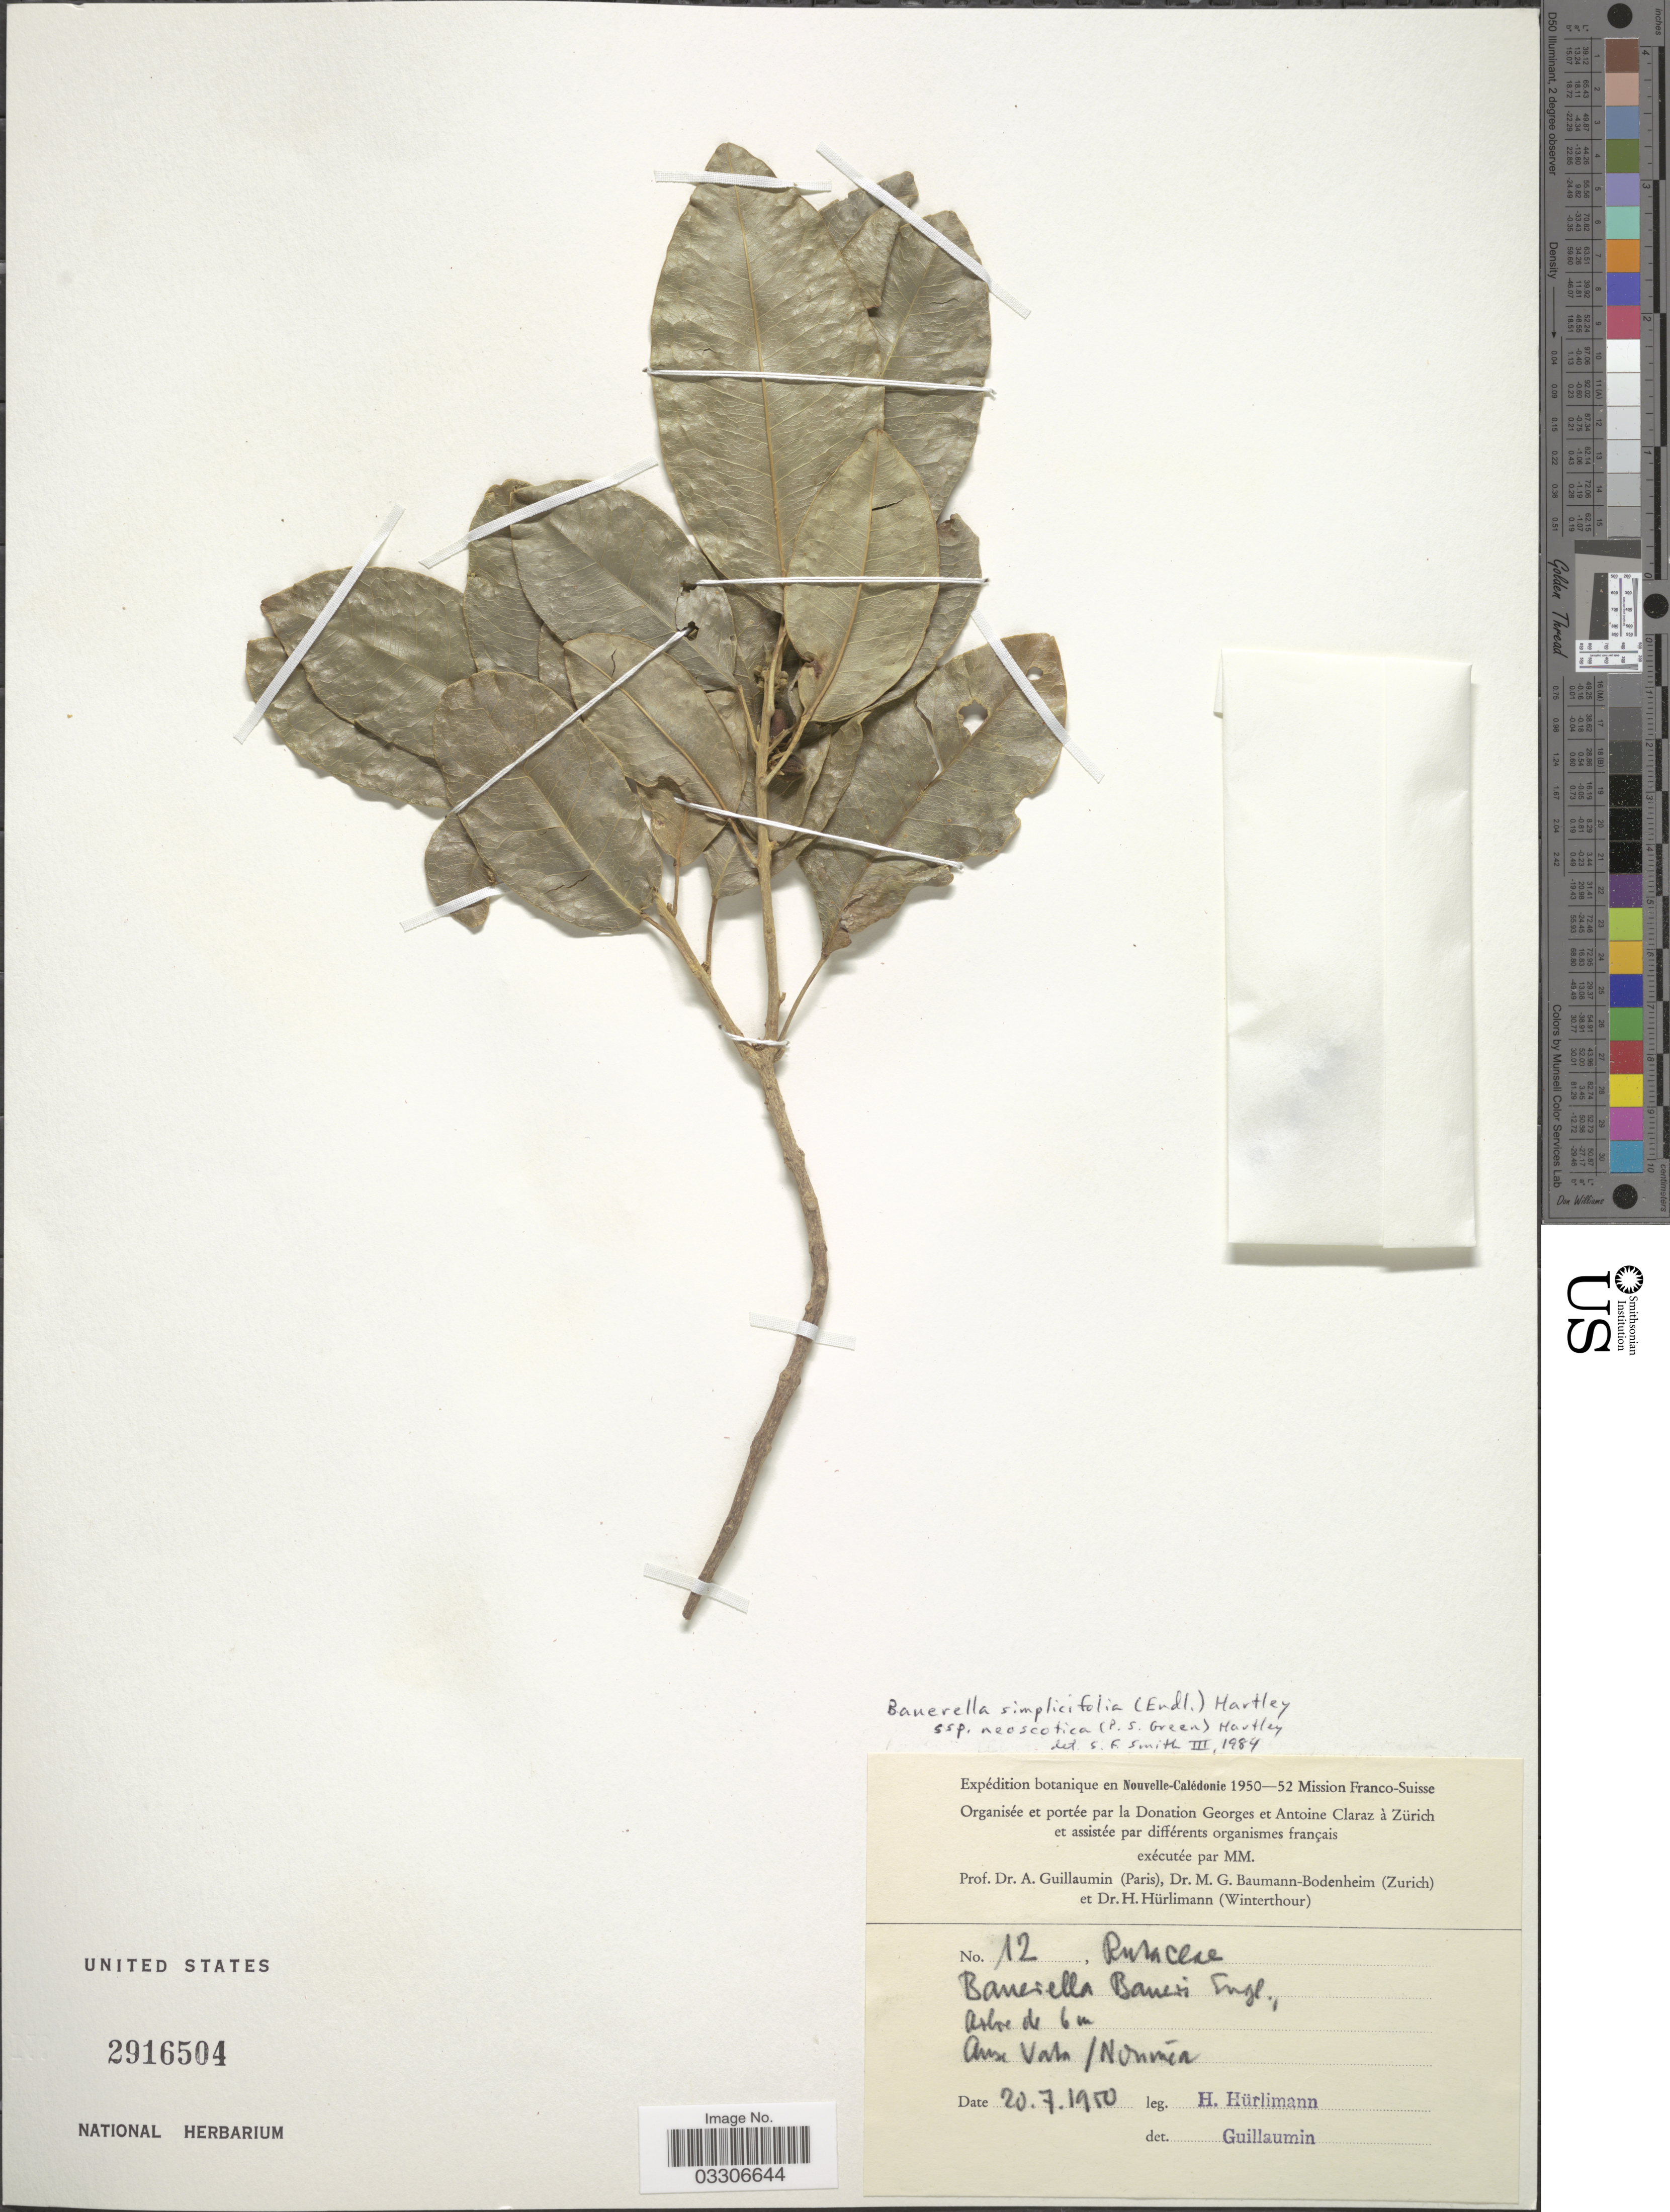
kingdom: Plantae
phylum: Tracheophyta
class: Magnoliopsida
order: Sapindales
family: Rutaceae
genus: Sarcomelicope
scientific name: Sarcomelicope simplicifolia subsp. neoscotica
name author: (McGill. & P.S. Green) T.G. Hartley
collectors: H. Hürlimann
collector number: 12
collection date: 1950-07-20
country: New Caledonia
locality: Nouvelle-Calédonie. Anse Vahn / Noumea.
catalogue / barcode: US 2916504